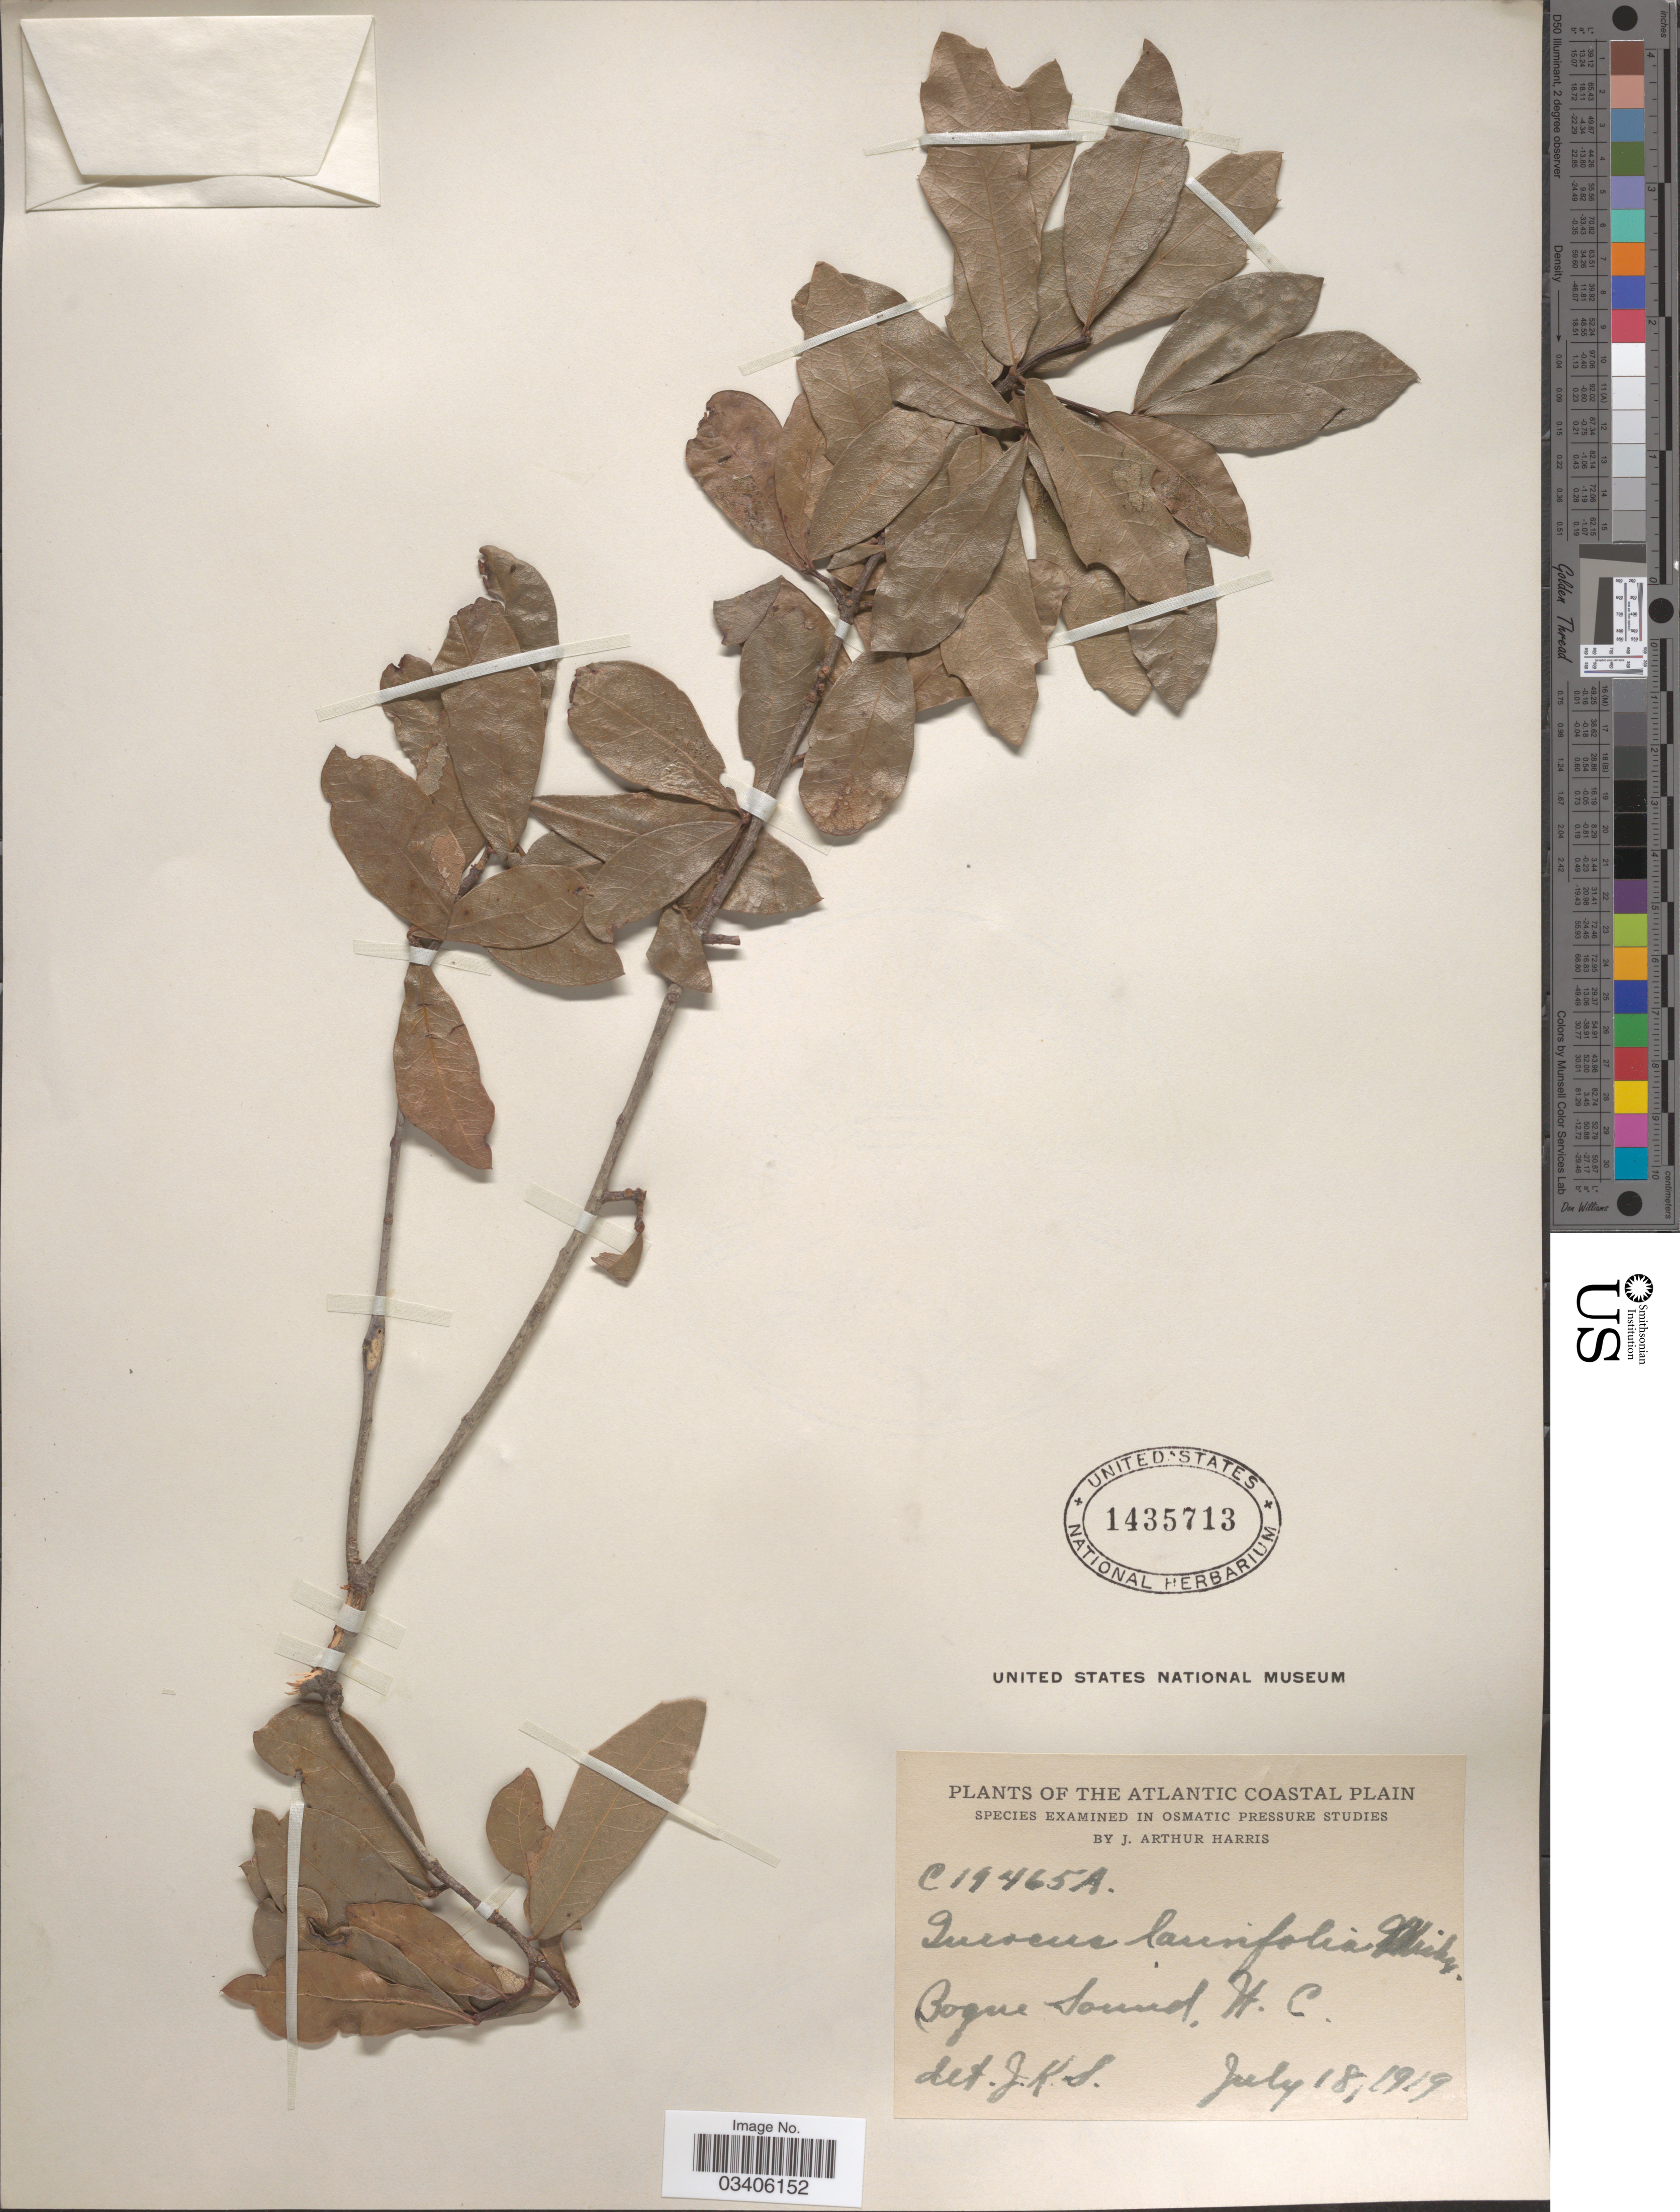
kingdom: Plantae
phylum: Tracheophyta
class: Magnoliopsida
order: Fagales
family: Fagaceae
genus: Quercus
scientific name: Quercus laurifolia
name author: Michx.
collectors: J. A. Harris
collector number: C19465A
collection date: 1919-07-18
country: United States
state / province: North Carolina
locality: The Atlantic Coastal Plain. Bogue Sound.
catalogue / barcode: US 1435713